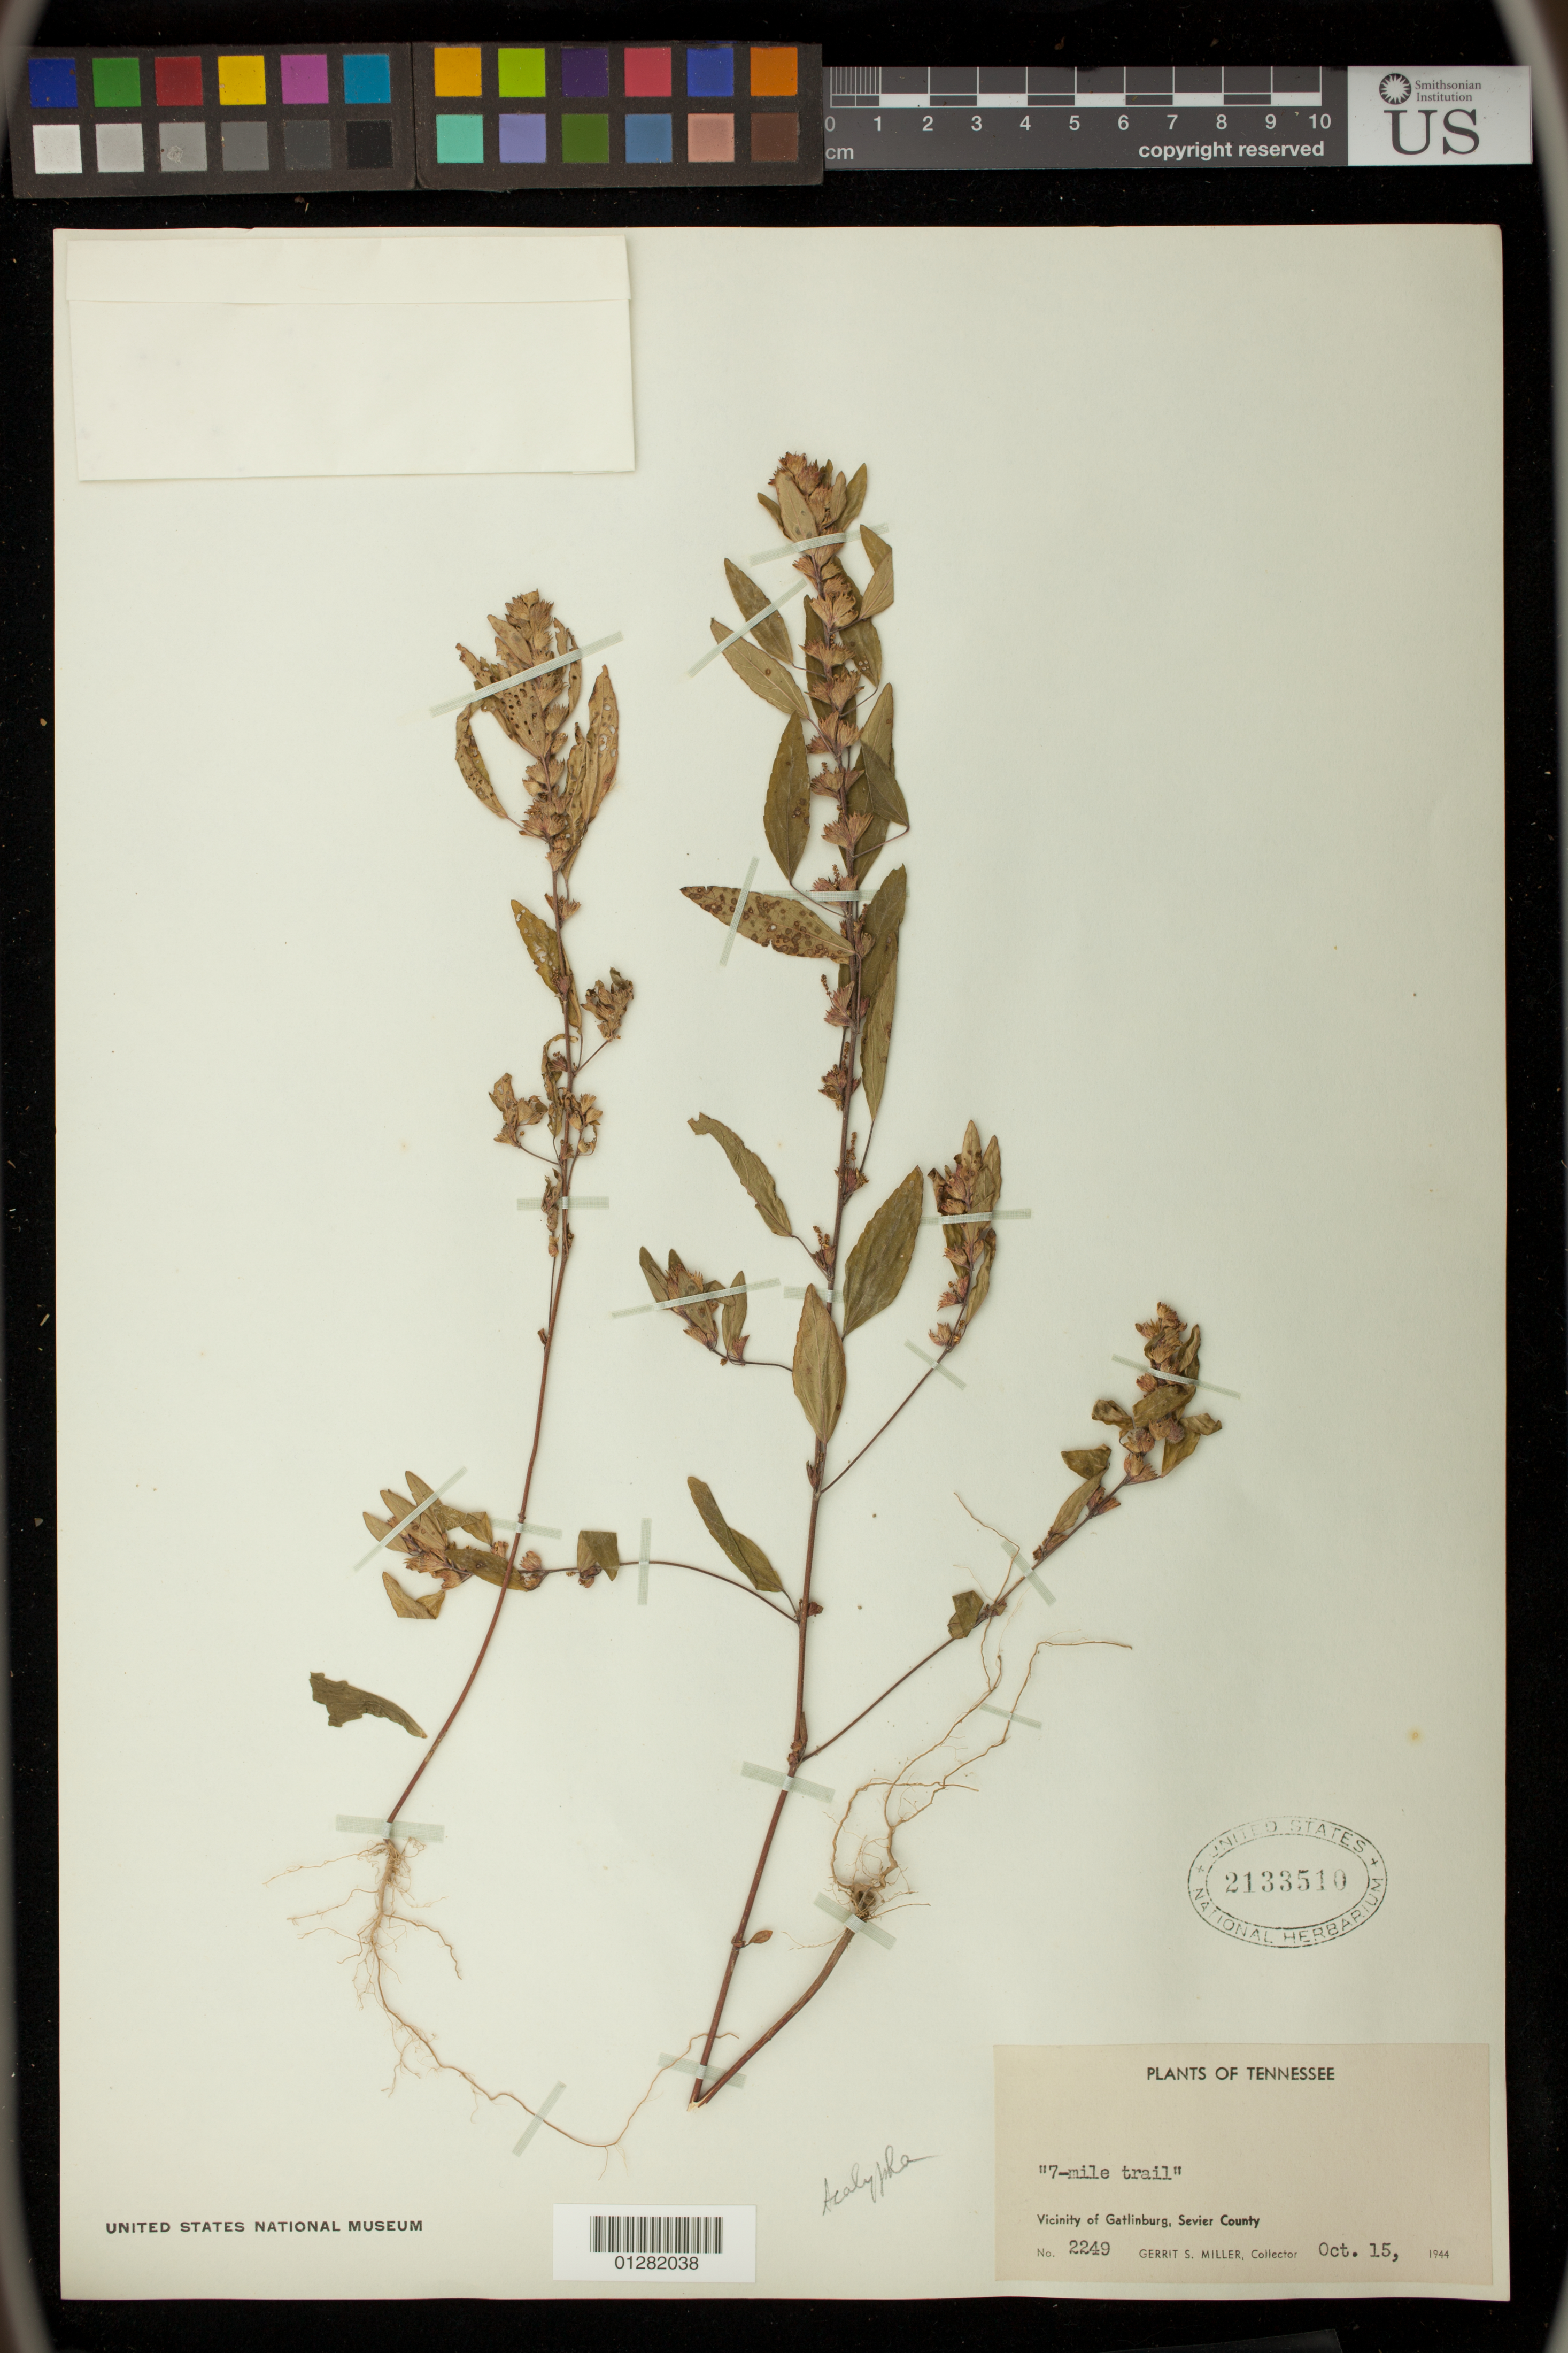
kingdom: Plantae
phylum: Tracheophyta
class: Magnoliopsida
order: Malpighiales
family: Euphorbiaceae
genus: Acalypha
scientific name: Acalypha sp.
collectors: G. S. Miller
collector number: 2249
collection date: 1944-10-15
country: United States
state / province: Tennessee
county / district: Sevier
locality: Vicinity of Gatlinburg, "7-mile trail"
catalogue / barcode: US 2133510